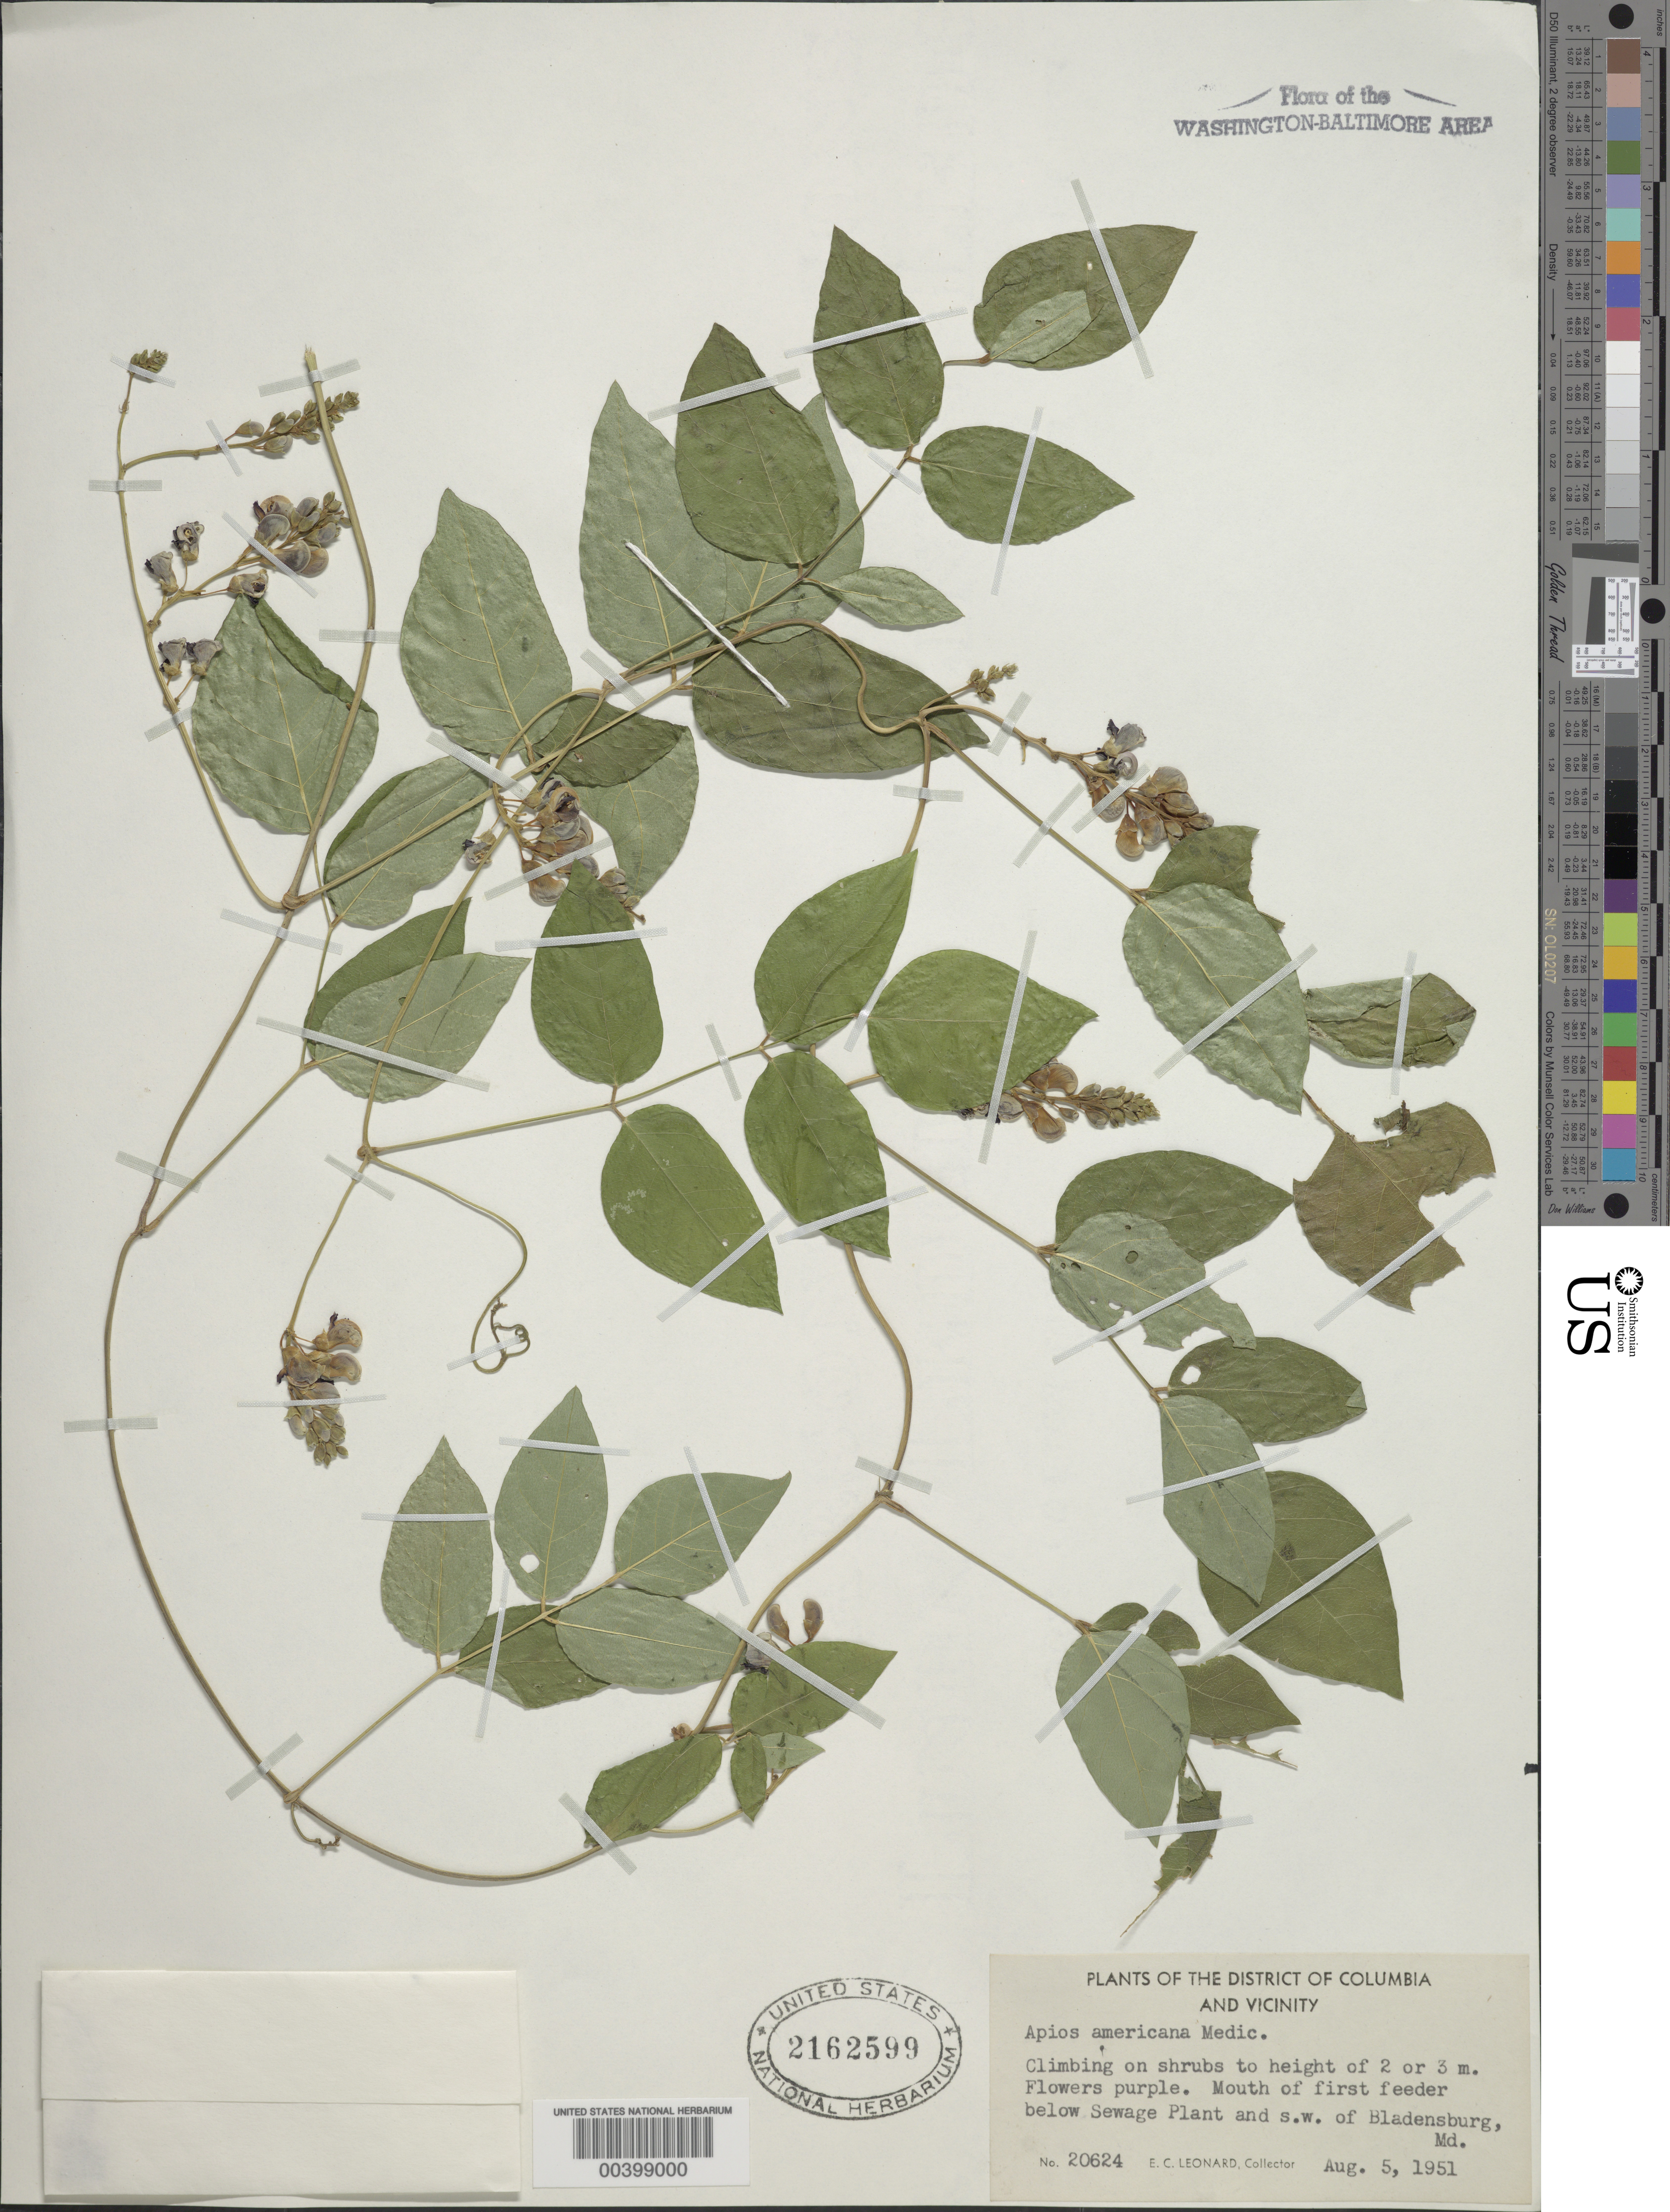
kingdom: Plantae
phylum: Tracheophyta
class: Magnoliopsida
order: Fabales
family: Fabaceae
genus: Apios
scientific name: Apios americana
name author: Medik.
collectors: E. C. Leonard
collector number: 20624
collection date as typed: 05 Aug 1951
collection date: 1951-08-05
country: United States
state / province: Maryland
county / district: Prince George's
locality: Below sewage plant, southwest of Bladensburg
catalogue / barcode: US 2162599